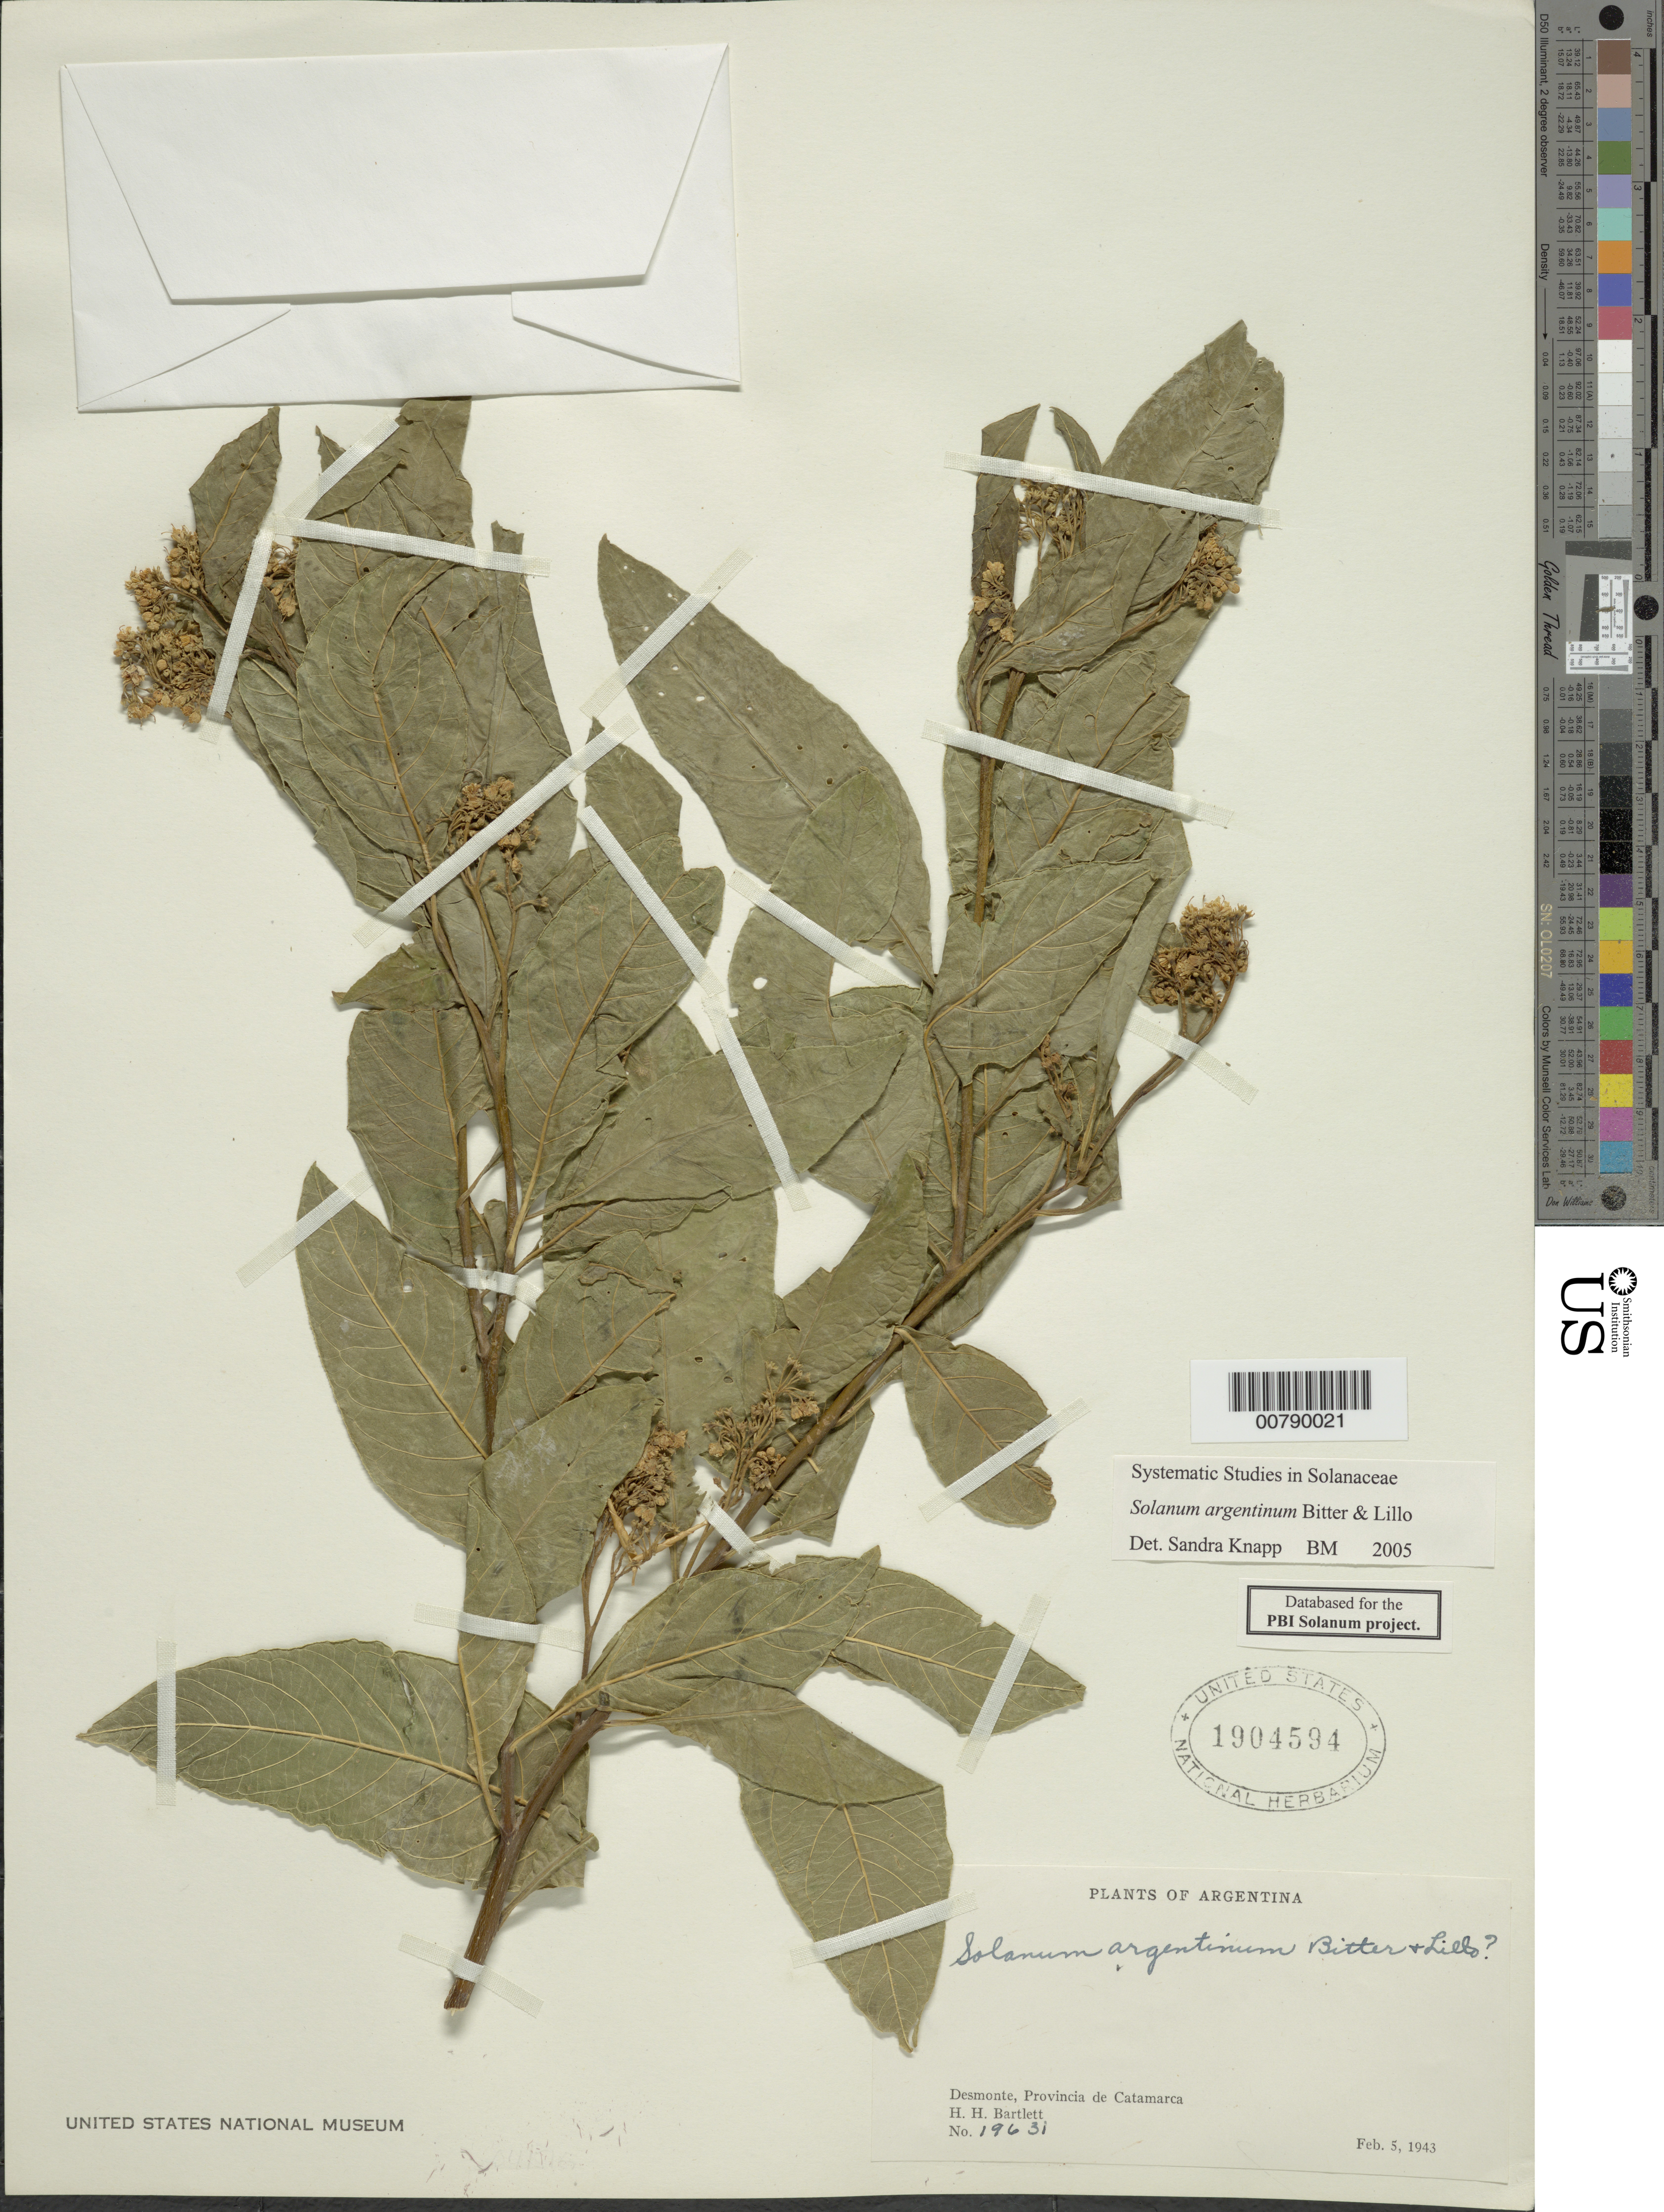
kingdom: Plantae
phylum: Tracheophyta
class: Magnoliopsida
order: Solanales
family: Solanaceae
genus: Solanum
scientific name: Solanum argentinum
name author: Bitter & Lillo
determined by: Knapp, S. D.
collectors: H. H. Bartlett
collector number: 19631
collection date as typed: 5 Feb 1943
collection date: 1943-02-05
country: Argentina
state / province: Catamarca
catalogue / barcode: US 1904594